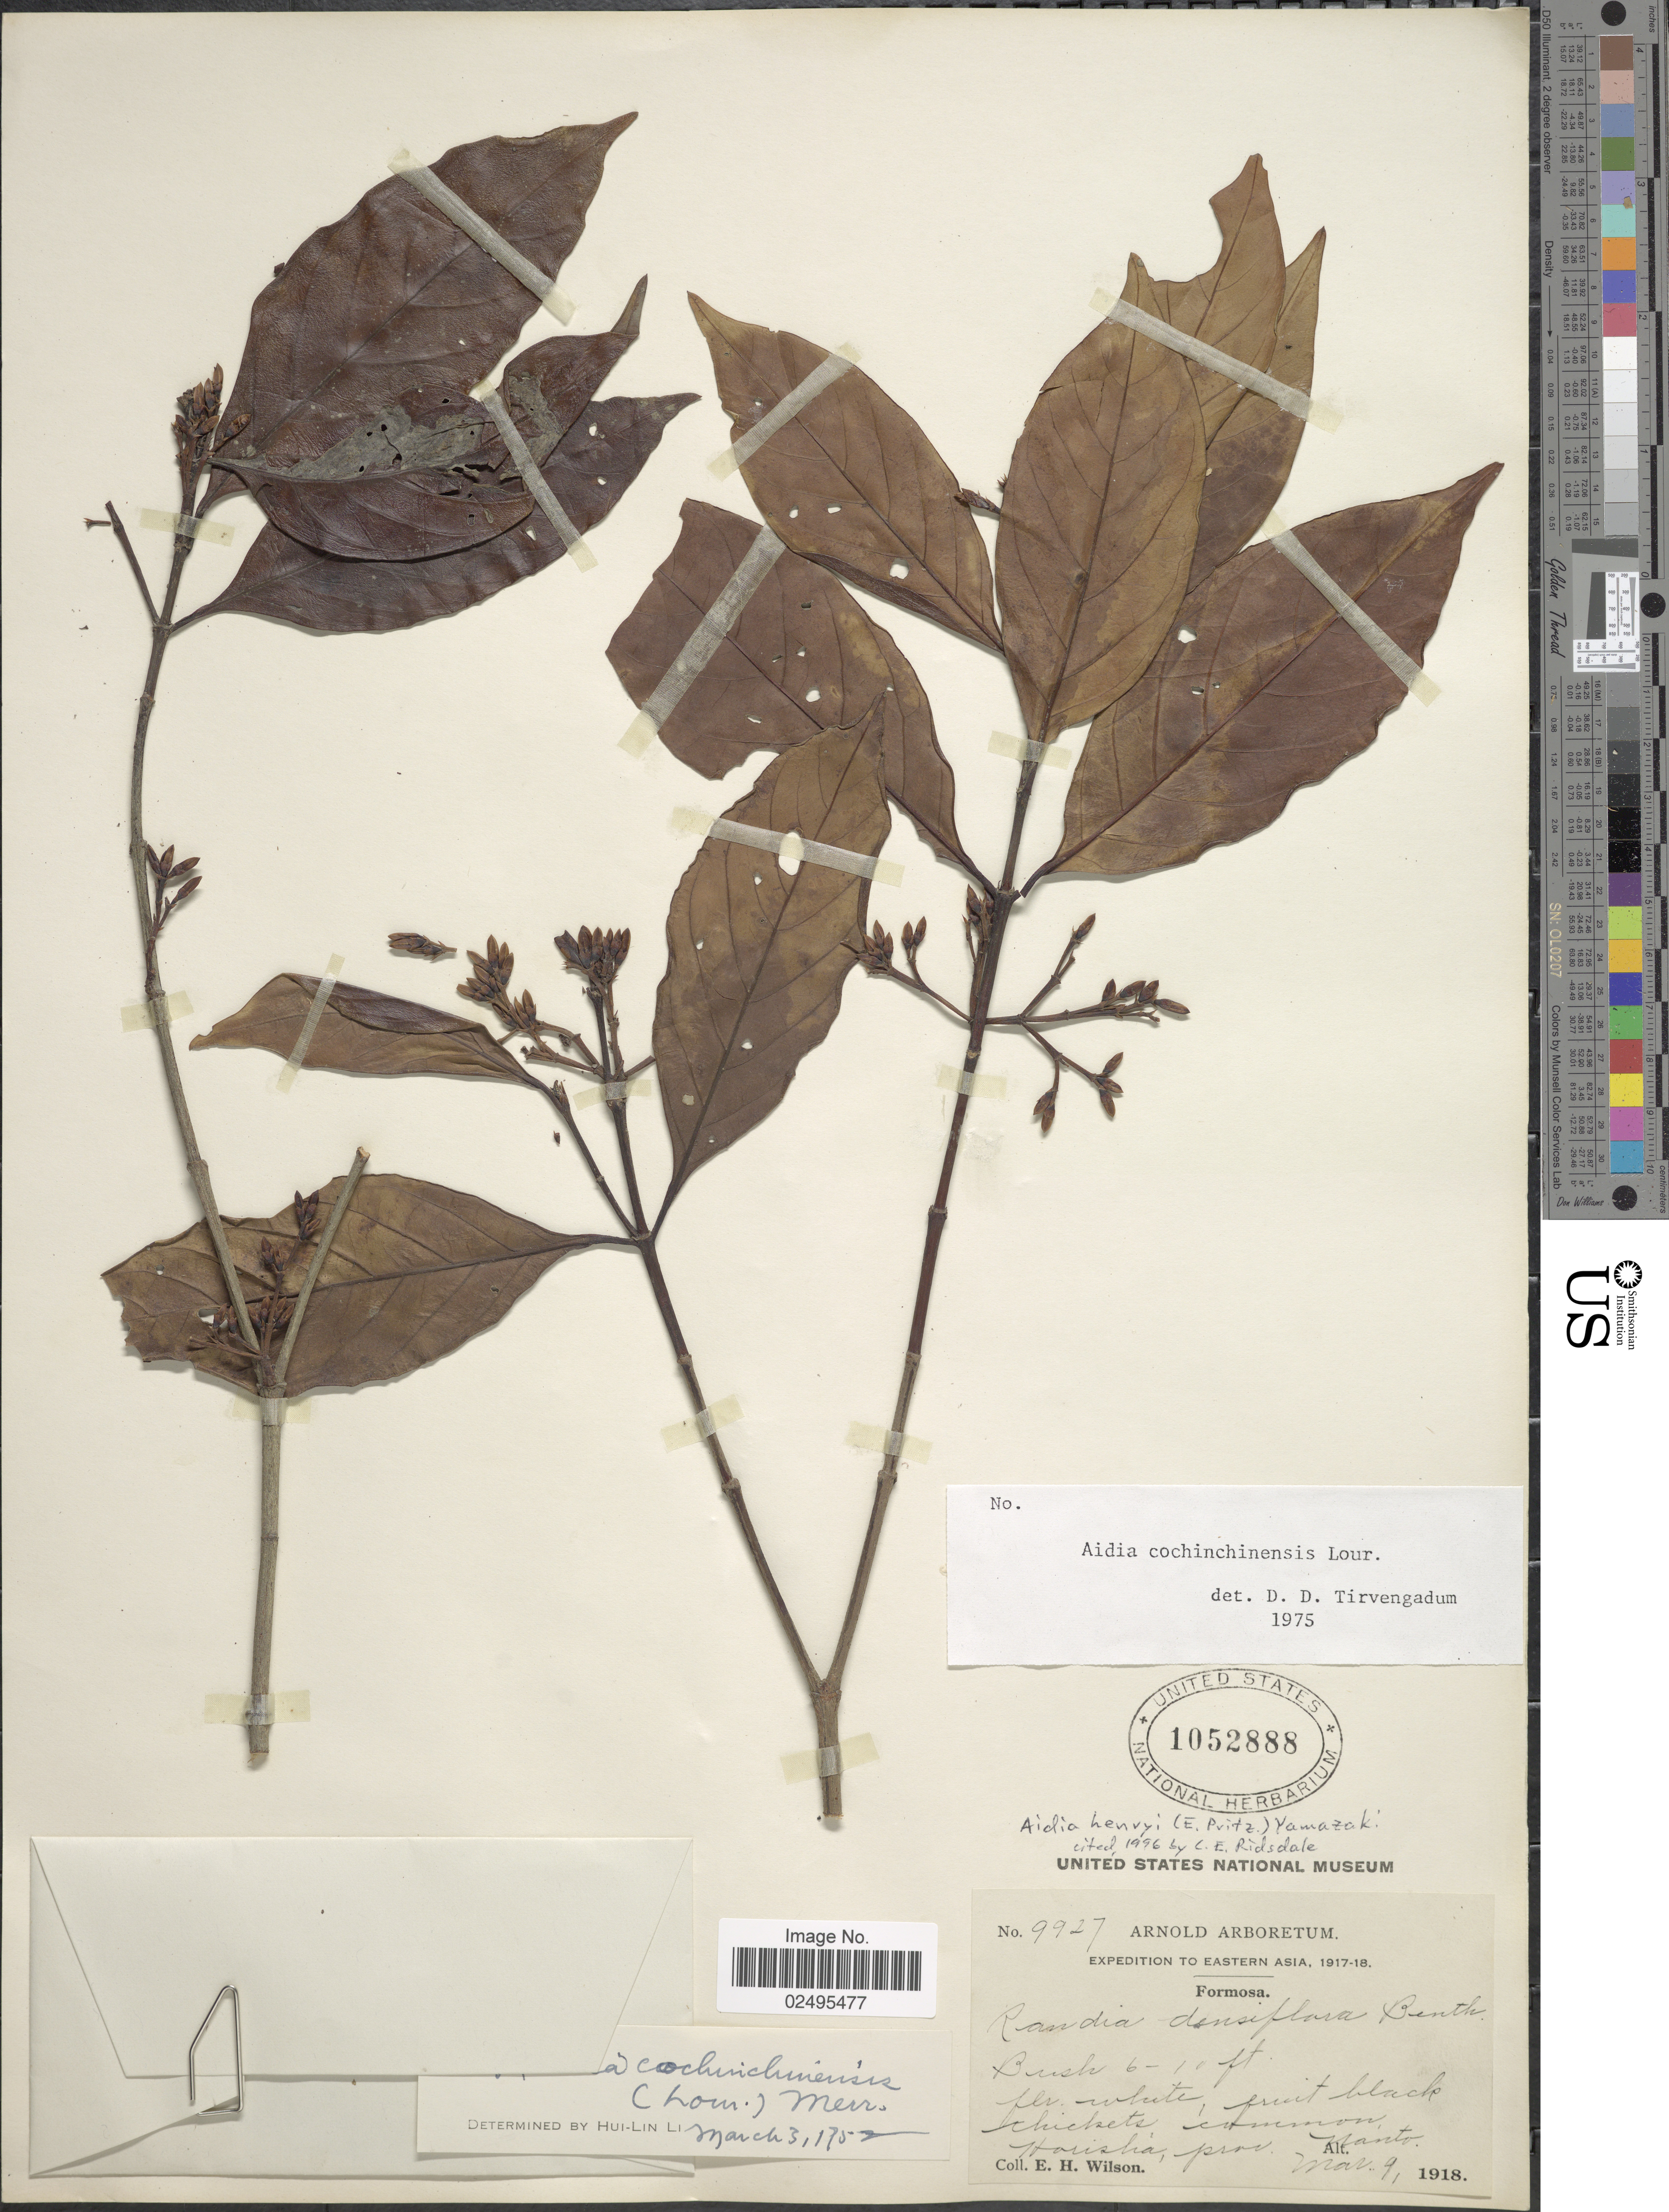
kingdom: Plantae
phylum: Tracheophyta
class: Magnoliopsida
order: Gentianales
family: Rubiaceae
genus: Aidia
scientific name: Aidia henryi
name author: (E. Pritz.) T. Yamaz.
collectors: E. Wilson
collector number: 9927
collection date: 1918-03-09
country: Taiwan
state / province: Nantou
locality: Eastern Asia, Formosa, Harisha, prov. Nanto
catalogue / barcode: US 1052888